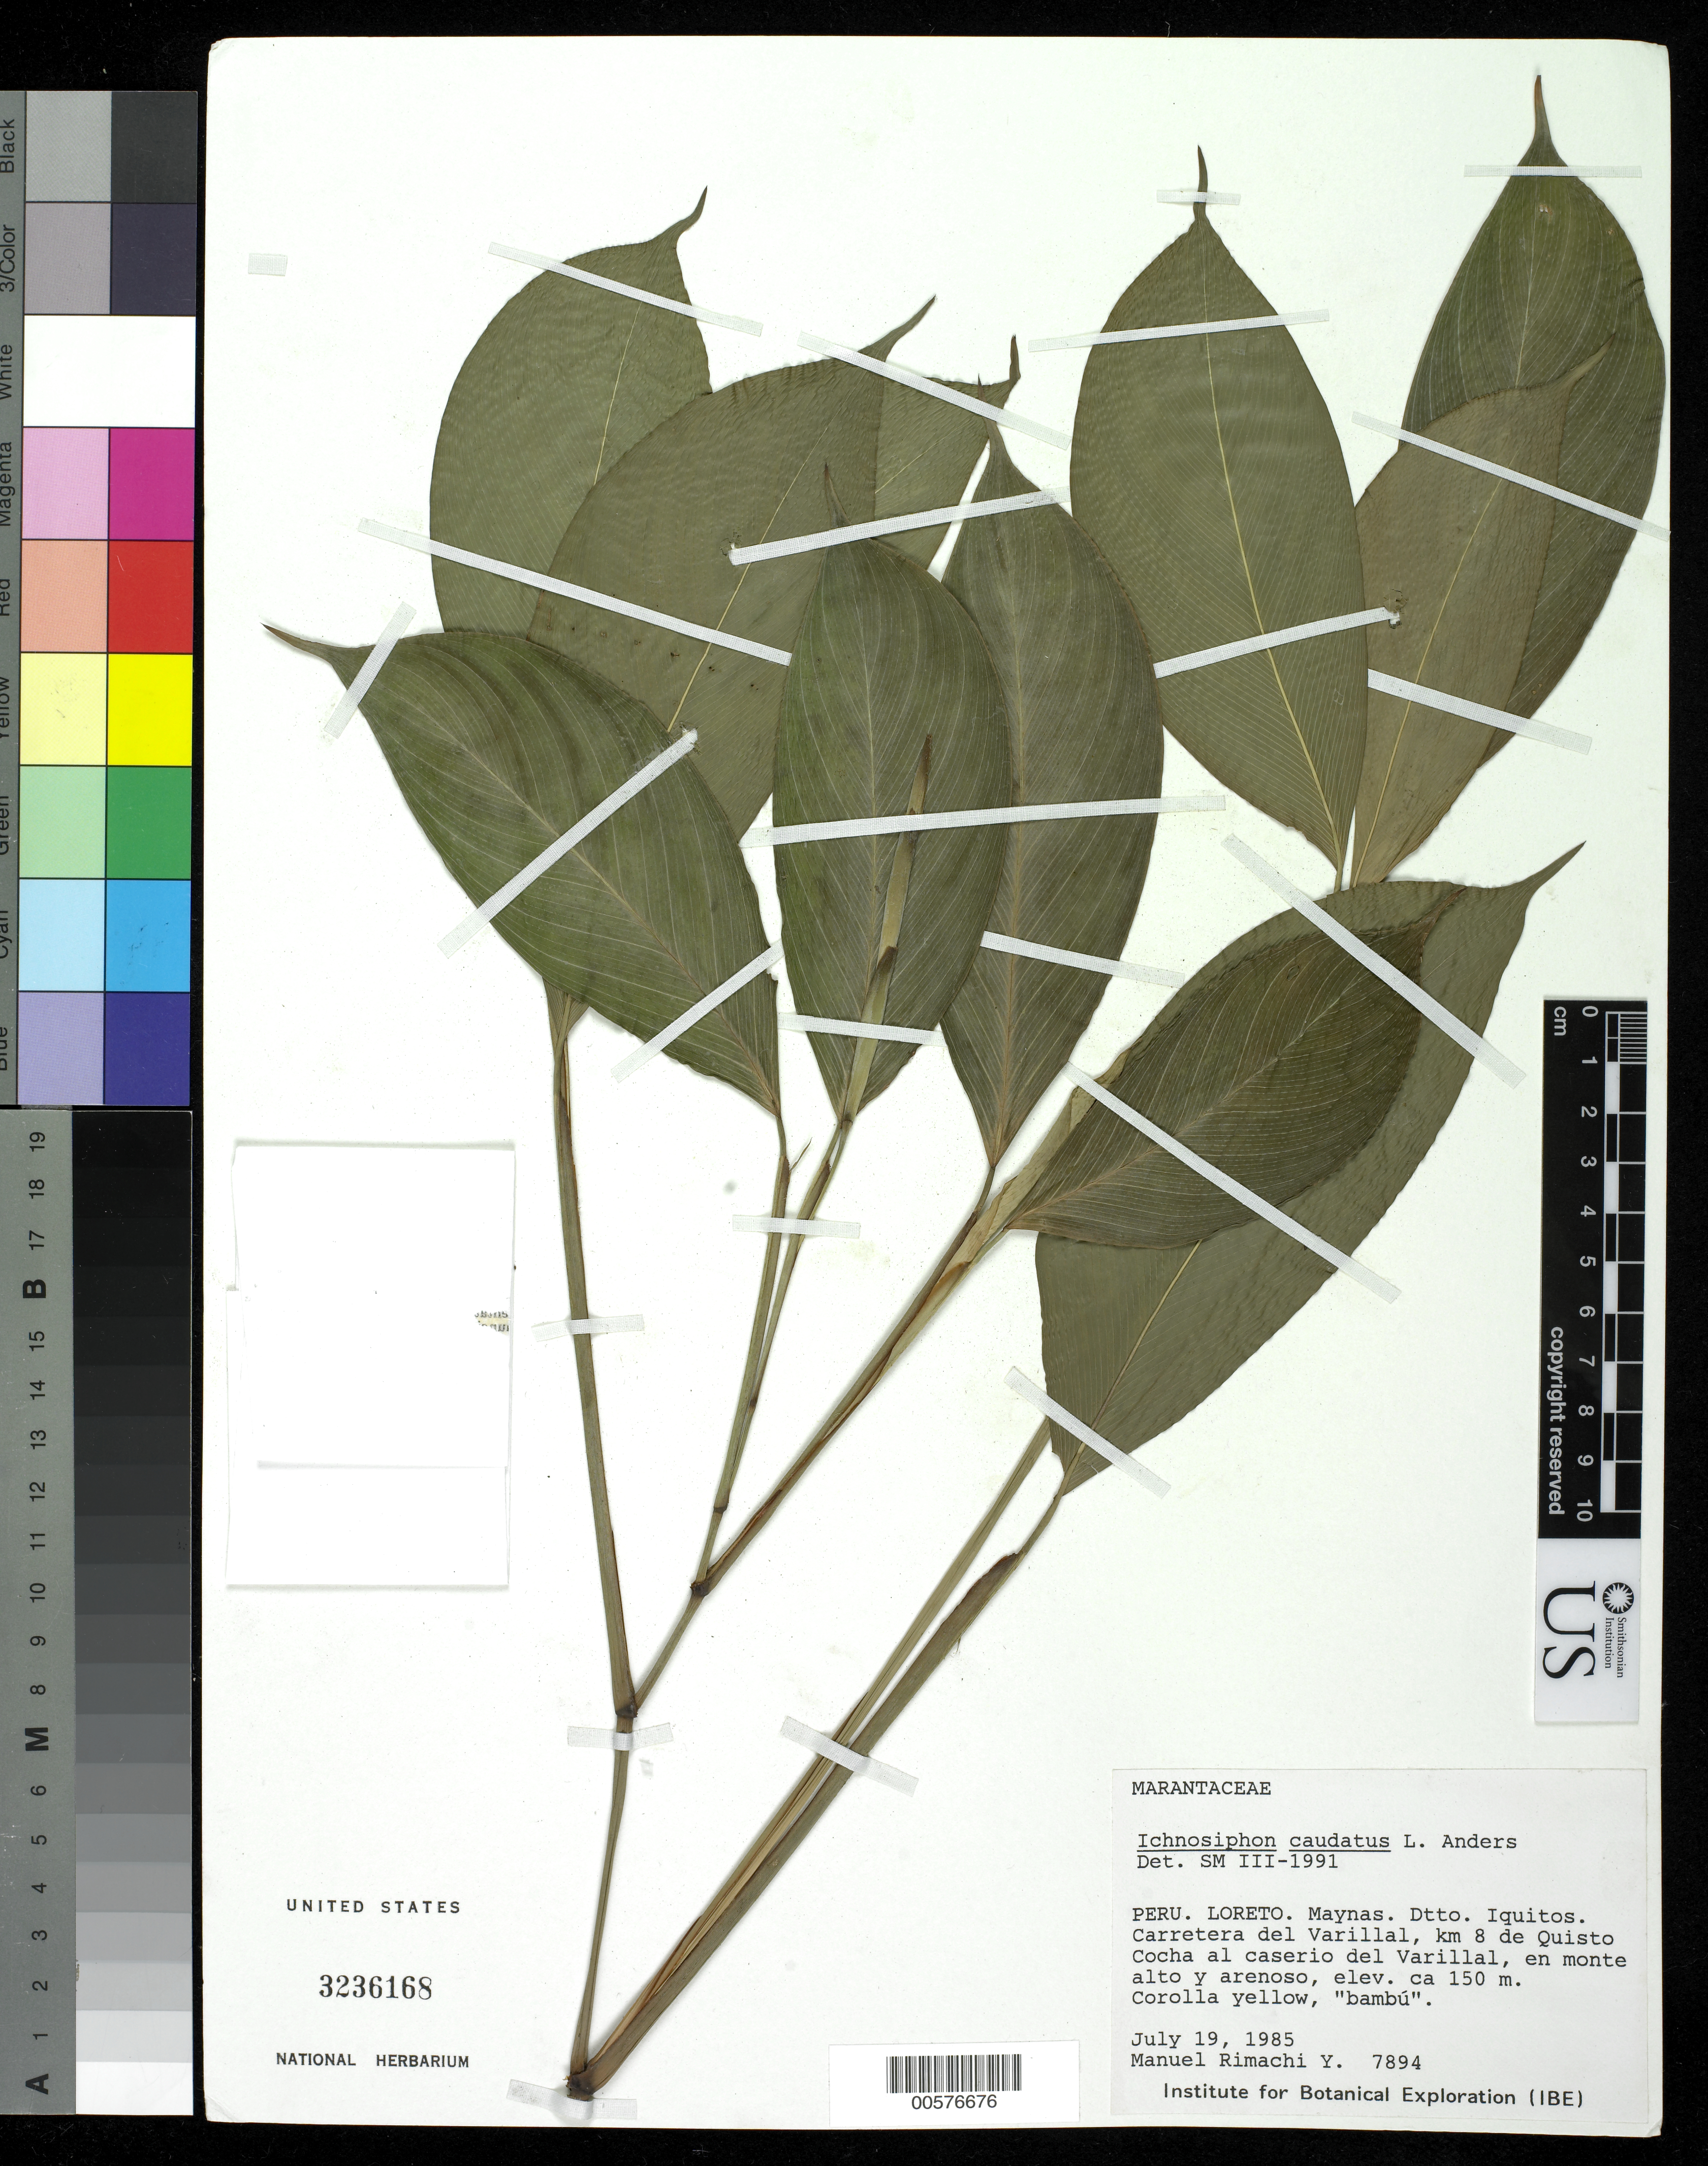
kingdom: Plantae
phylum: Tracheophyta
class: Liliopsida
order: Zingiberales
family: Marantaceae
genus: Ischnosiphon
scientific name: Ischnosiphon caudatus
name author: L. Andersson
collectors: M. Rimachi Y.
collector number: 7894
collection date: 1985-07-19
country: Peru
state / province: Loreto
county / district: Maynas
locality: Carretera del Varillal, 8 km de Quisto Cocha al caserio del Varillal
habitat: High mountains, in sandy soil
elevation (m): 150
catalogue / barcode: US 3236168